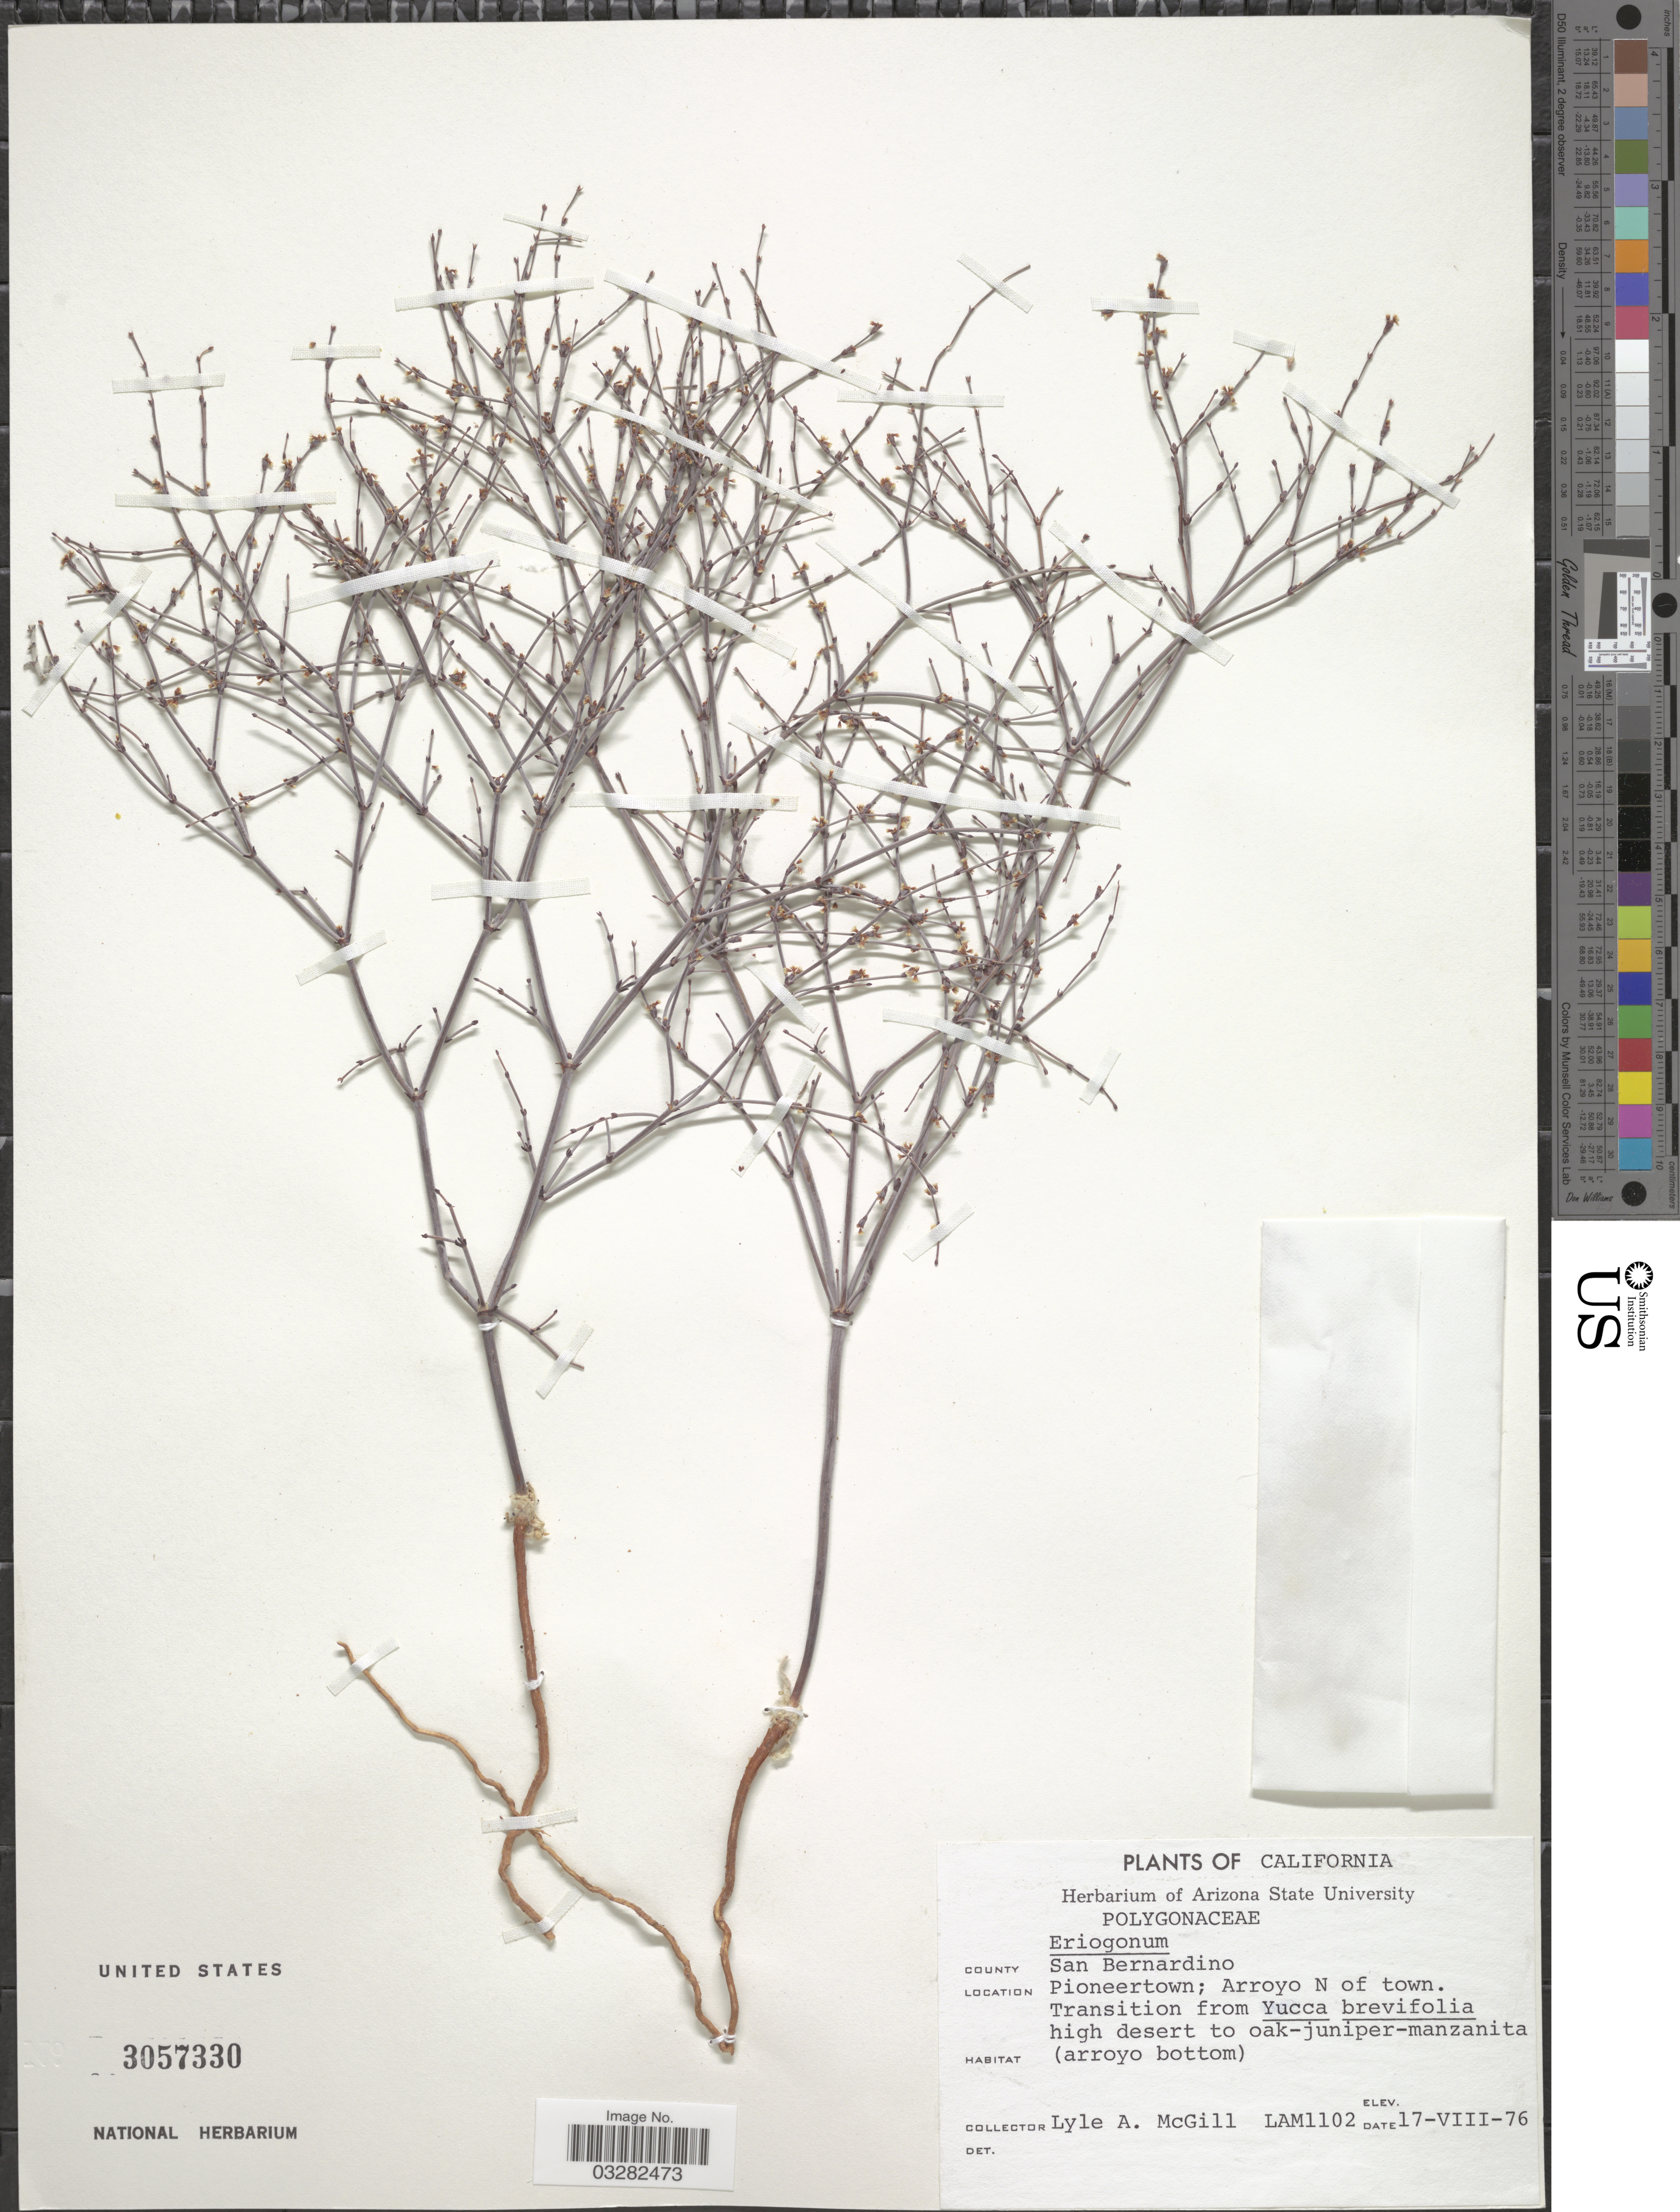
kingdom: Plantae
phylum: Tracheophyta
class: Magnoliopsida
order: Caryophyllales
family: Polygonaceae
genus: Eriogonum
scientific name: Eriogonum sp.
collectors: L. McGill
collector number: LAM1102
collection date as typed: Transcribed d/m/y: 17/8/76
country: United States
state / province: California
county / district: San Bernardino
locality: County San Bernardino. Pioneertown; Arroyo N of town.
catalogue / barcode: US 3057330